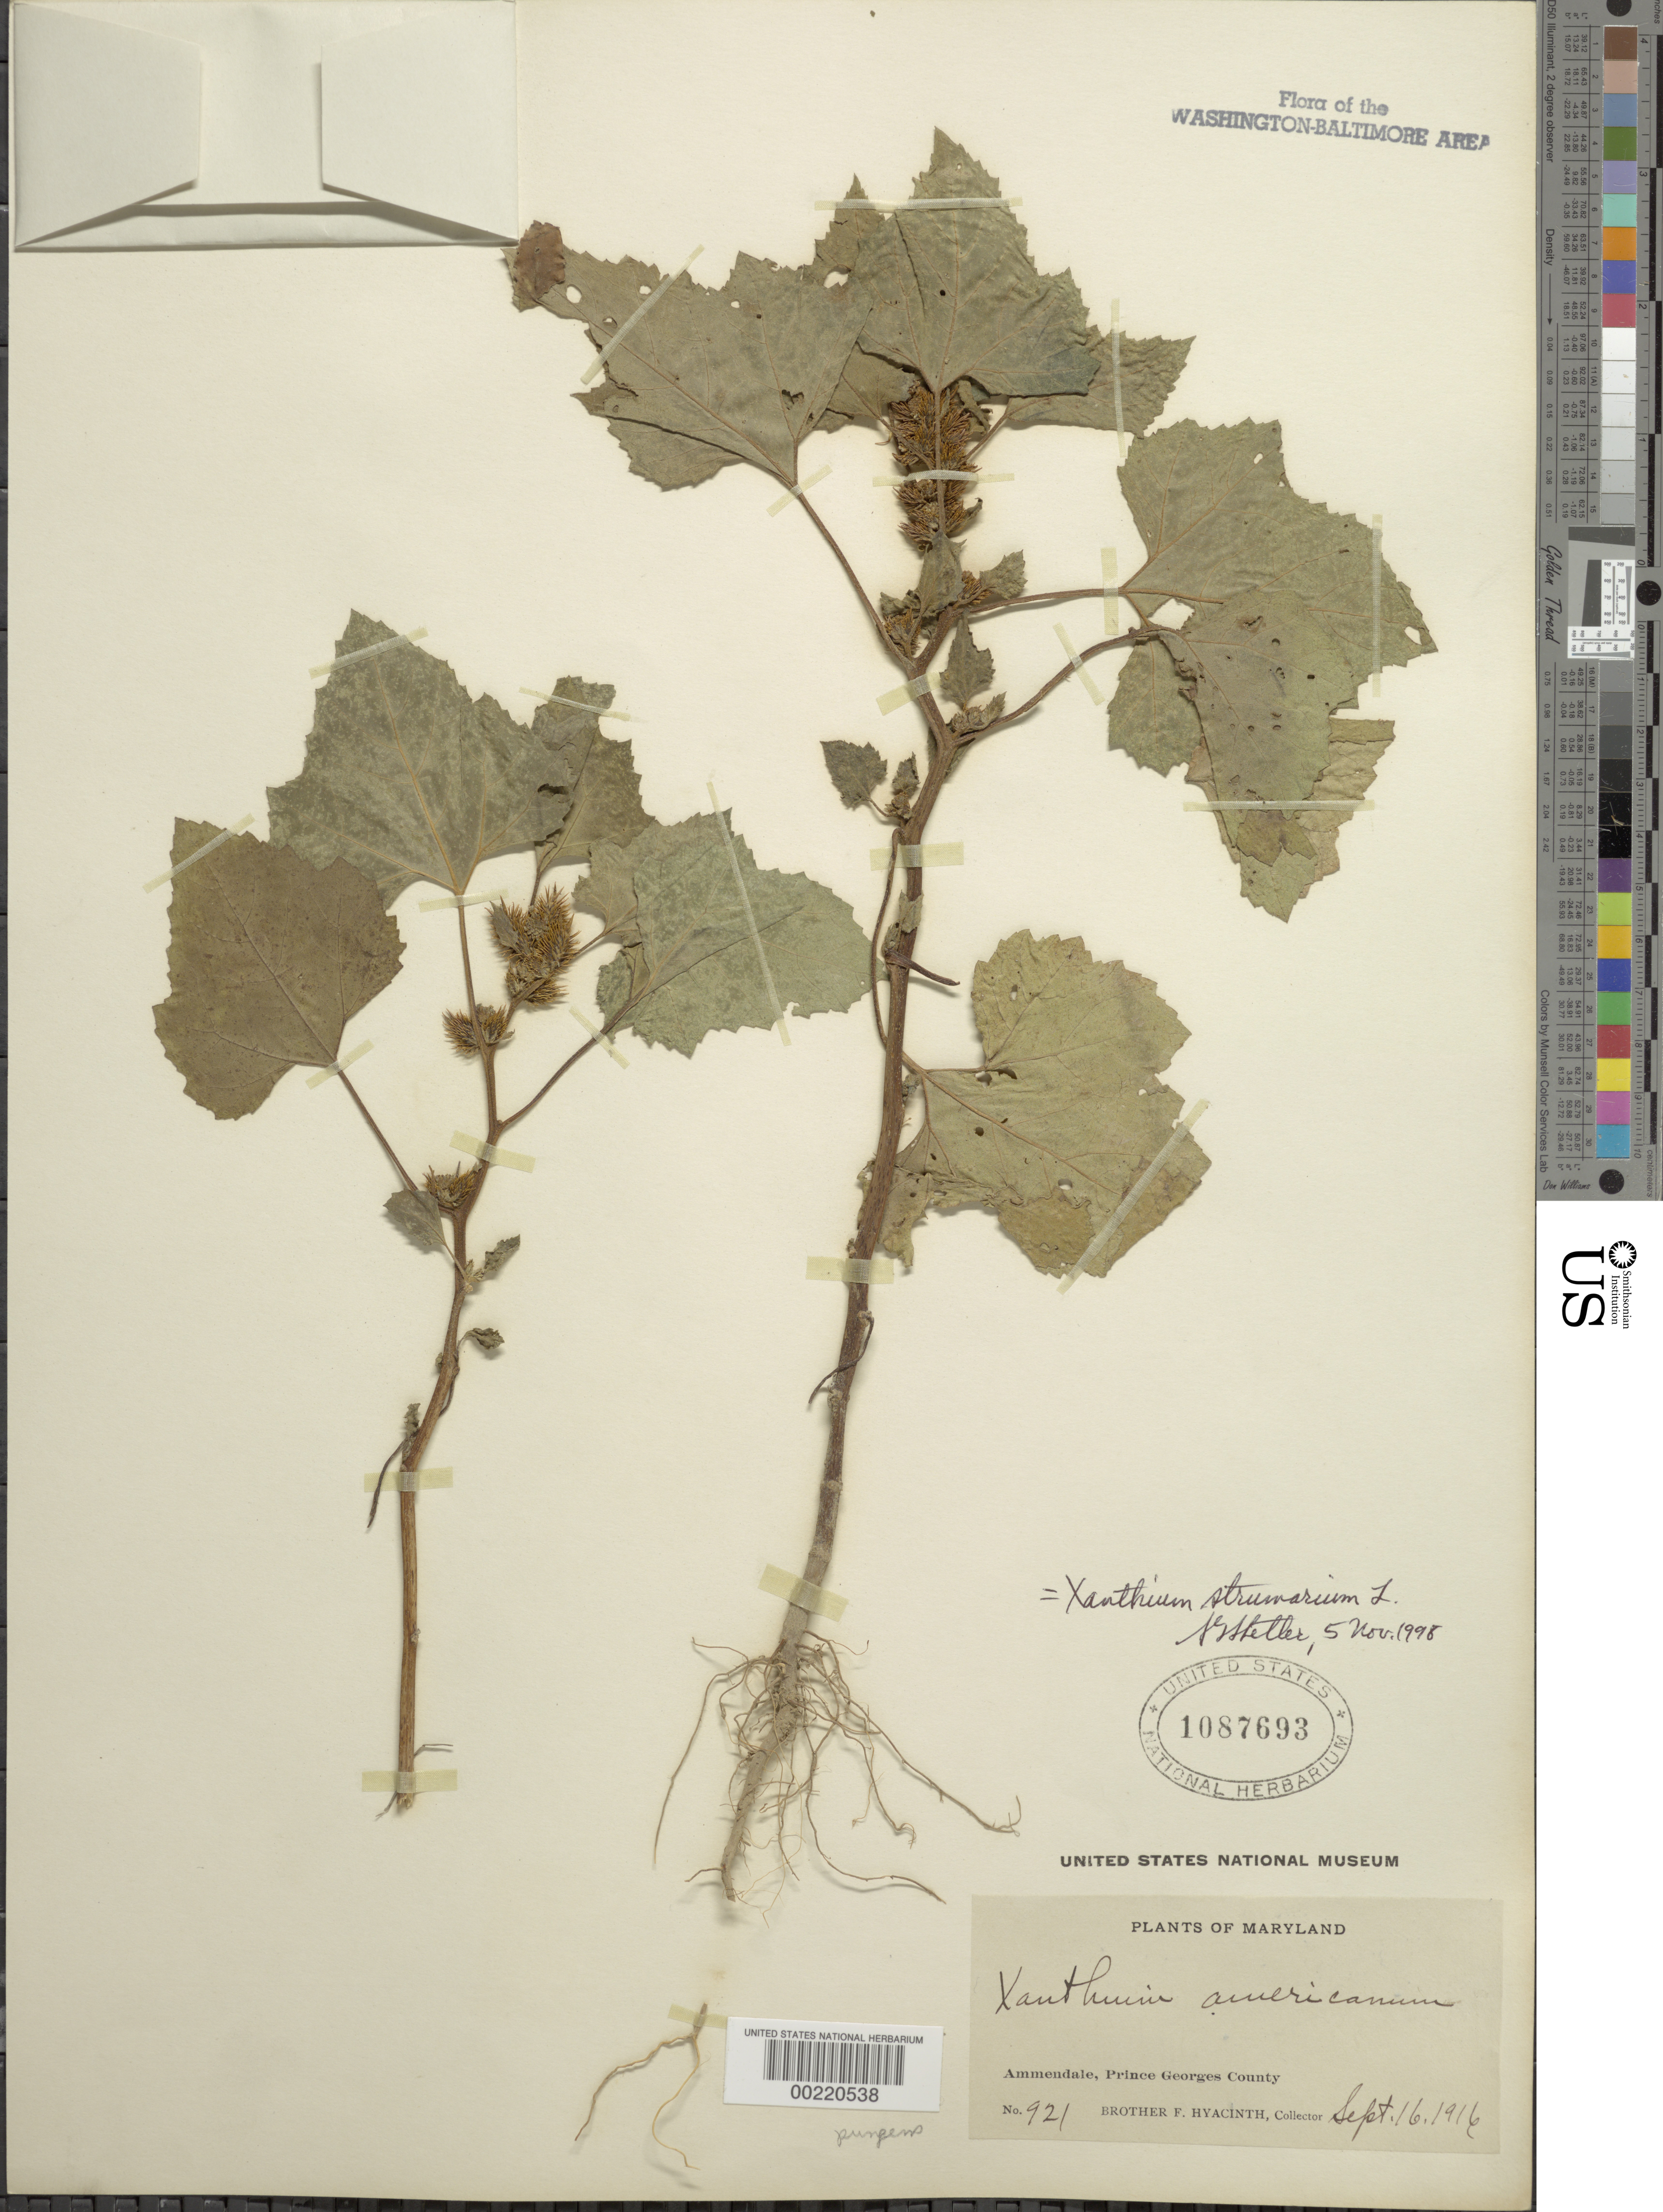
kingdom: Plantae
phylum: Tracheophyta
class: Magnoliopsida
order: Asterales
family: Asteraceae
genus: Xanthium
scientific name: Xanthium strumarium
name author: L.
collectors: F. Hyacinth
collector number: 921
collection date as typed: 16 Sep 1916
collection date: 1916-09-16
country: United States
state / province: Maryland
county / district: Prince George's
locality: Ammendale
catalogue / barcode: US 1087693